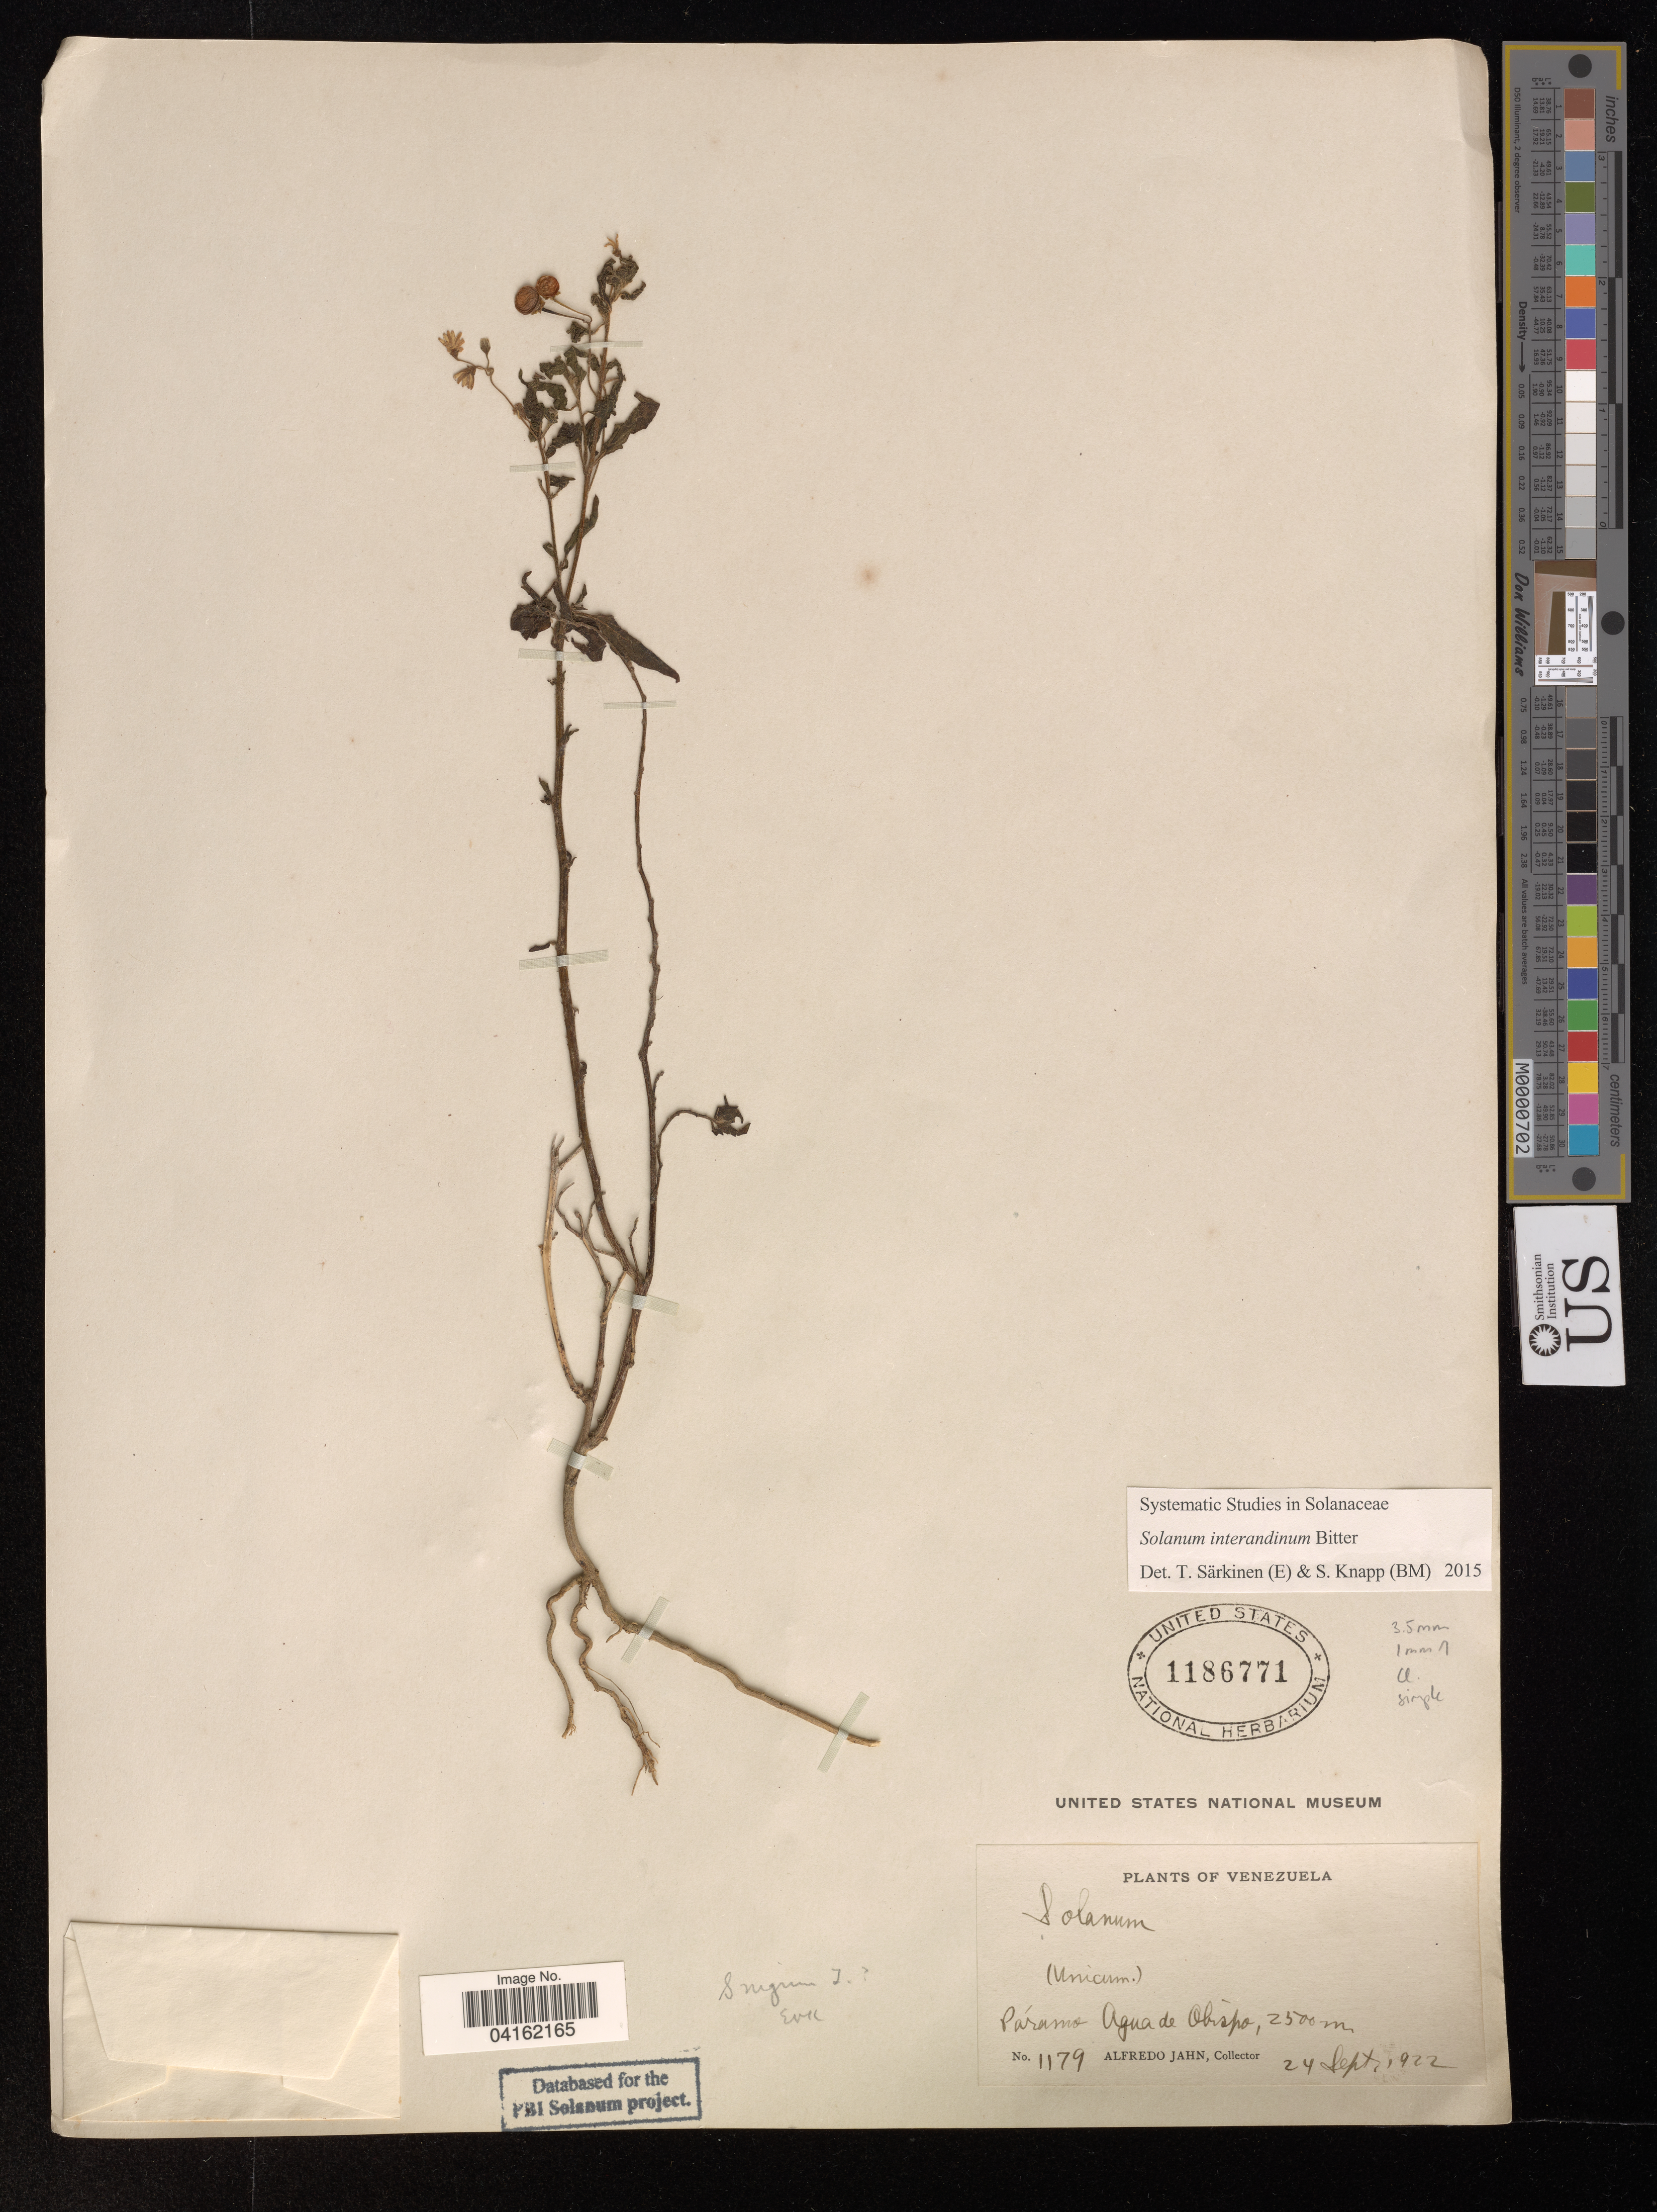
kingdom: Plantae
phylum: Tracheophyta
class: Magnoliopsida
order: Solanales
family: Solanaceae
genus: Solanum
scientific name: Solanum interandinum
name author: Bitter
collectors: A. Jahn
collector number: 1179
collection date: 1922-09-24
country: Venezuela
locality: Páramo Agua de Obispo.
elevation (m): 2500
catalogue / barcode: US 1186771